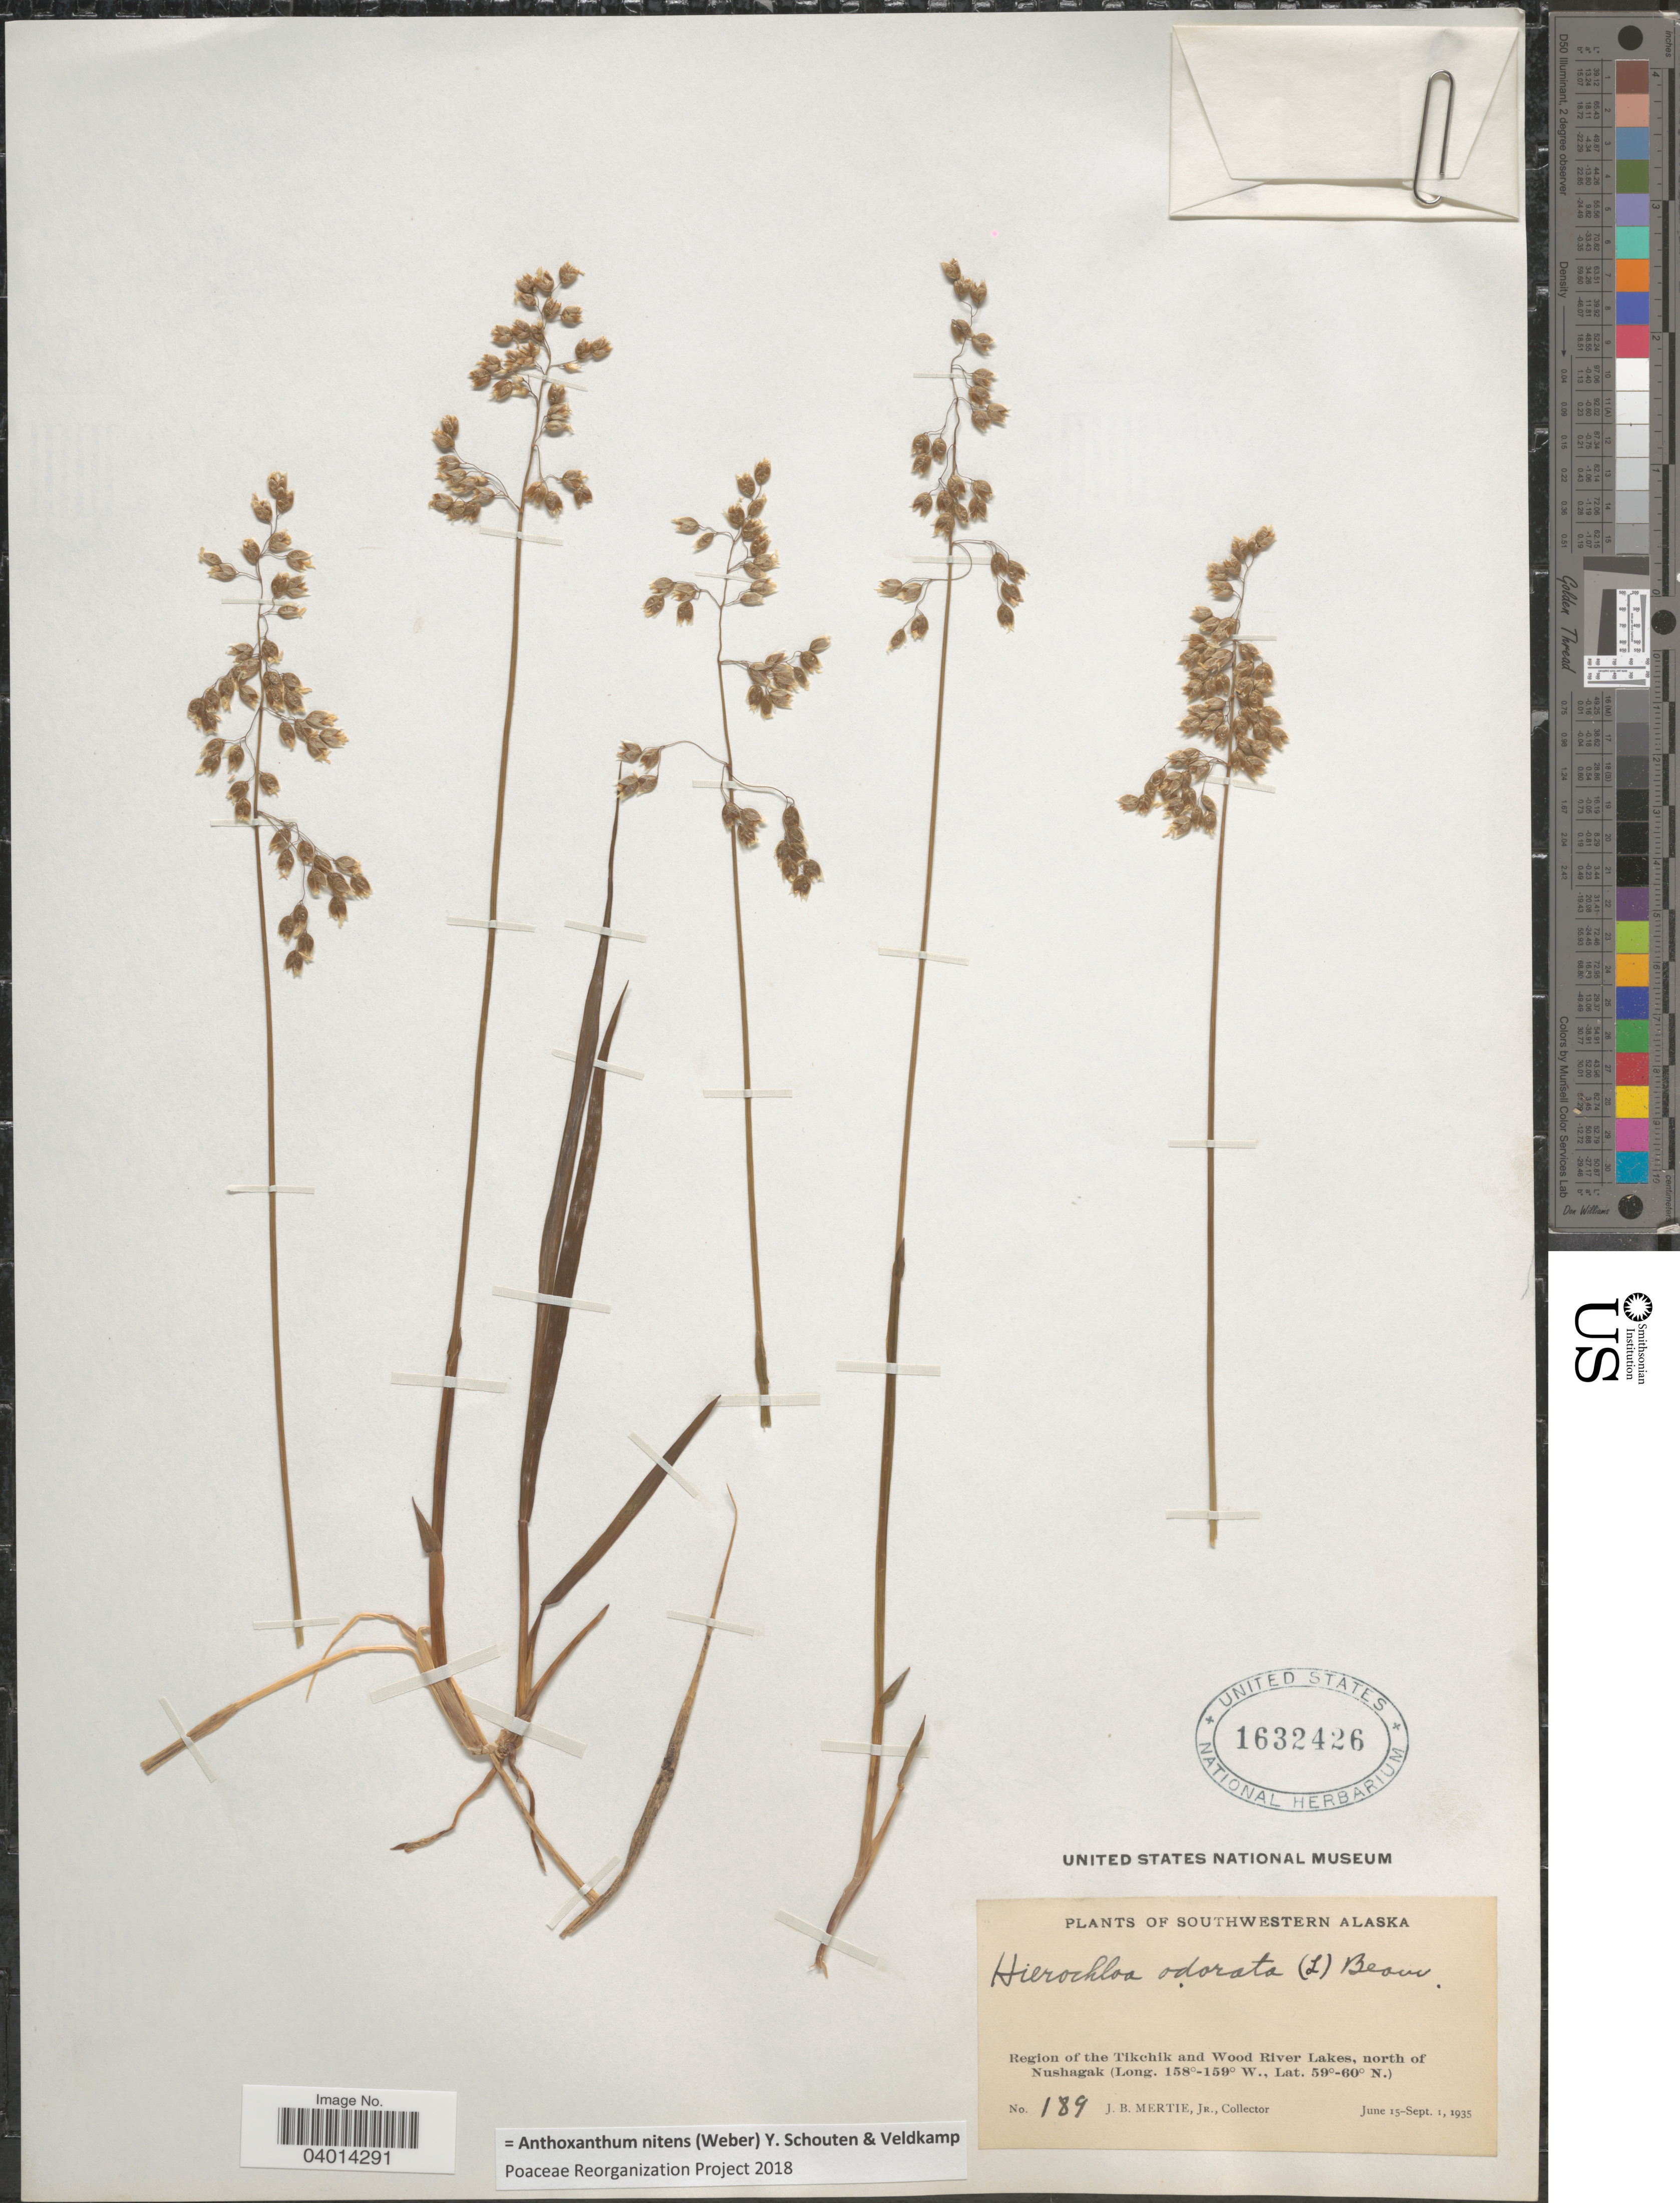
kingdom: Plantae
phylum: Tracheophyta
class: Liliopsida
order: Poales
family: Poaceae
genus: Anthoxanthum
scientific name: Anthoxanthum nitens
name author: (G.H. Weber) R.T.A. Schouten & Veldkamp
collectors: J. Mertie Jr.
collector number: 189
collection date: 1935-06-15/1935-09-01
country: United States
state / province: Alaska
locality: Southwestern Alaska. Region of the Tikchik and Wood River Lakes, north of Nushagak.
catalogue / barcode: US 1632426